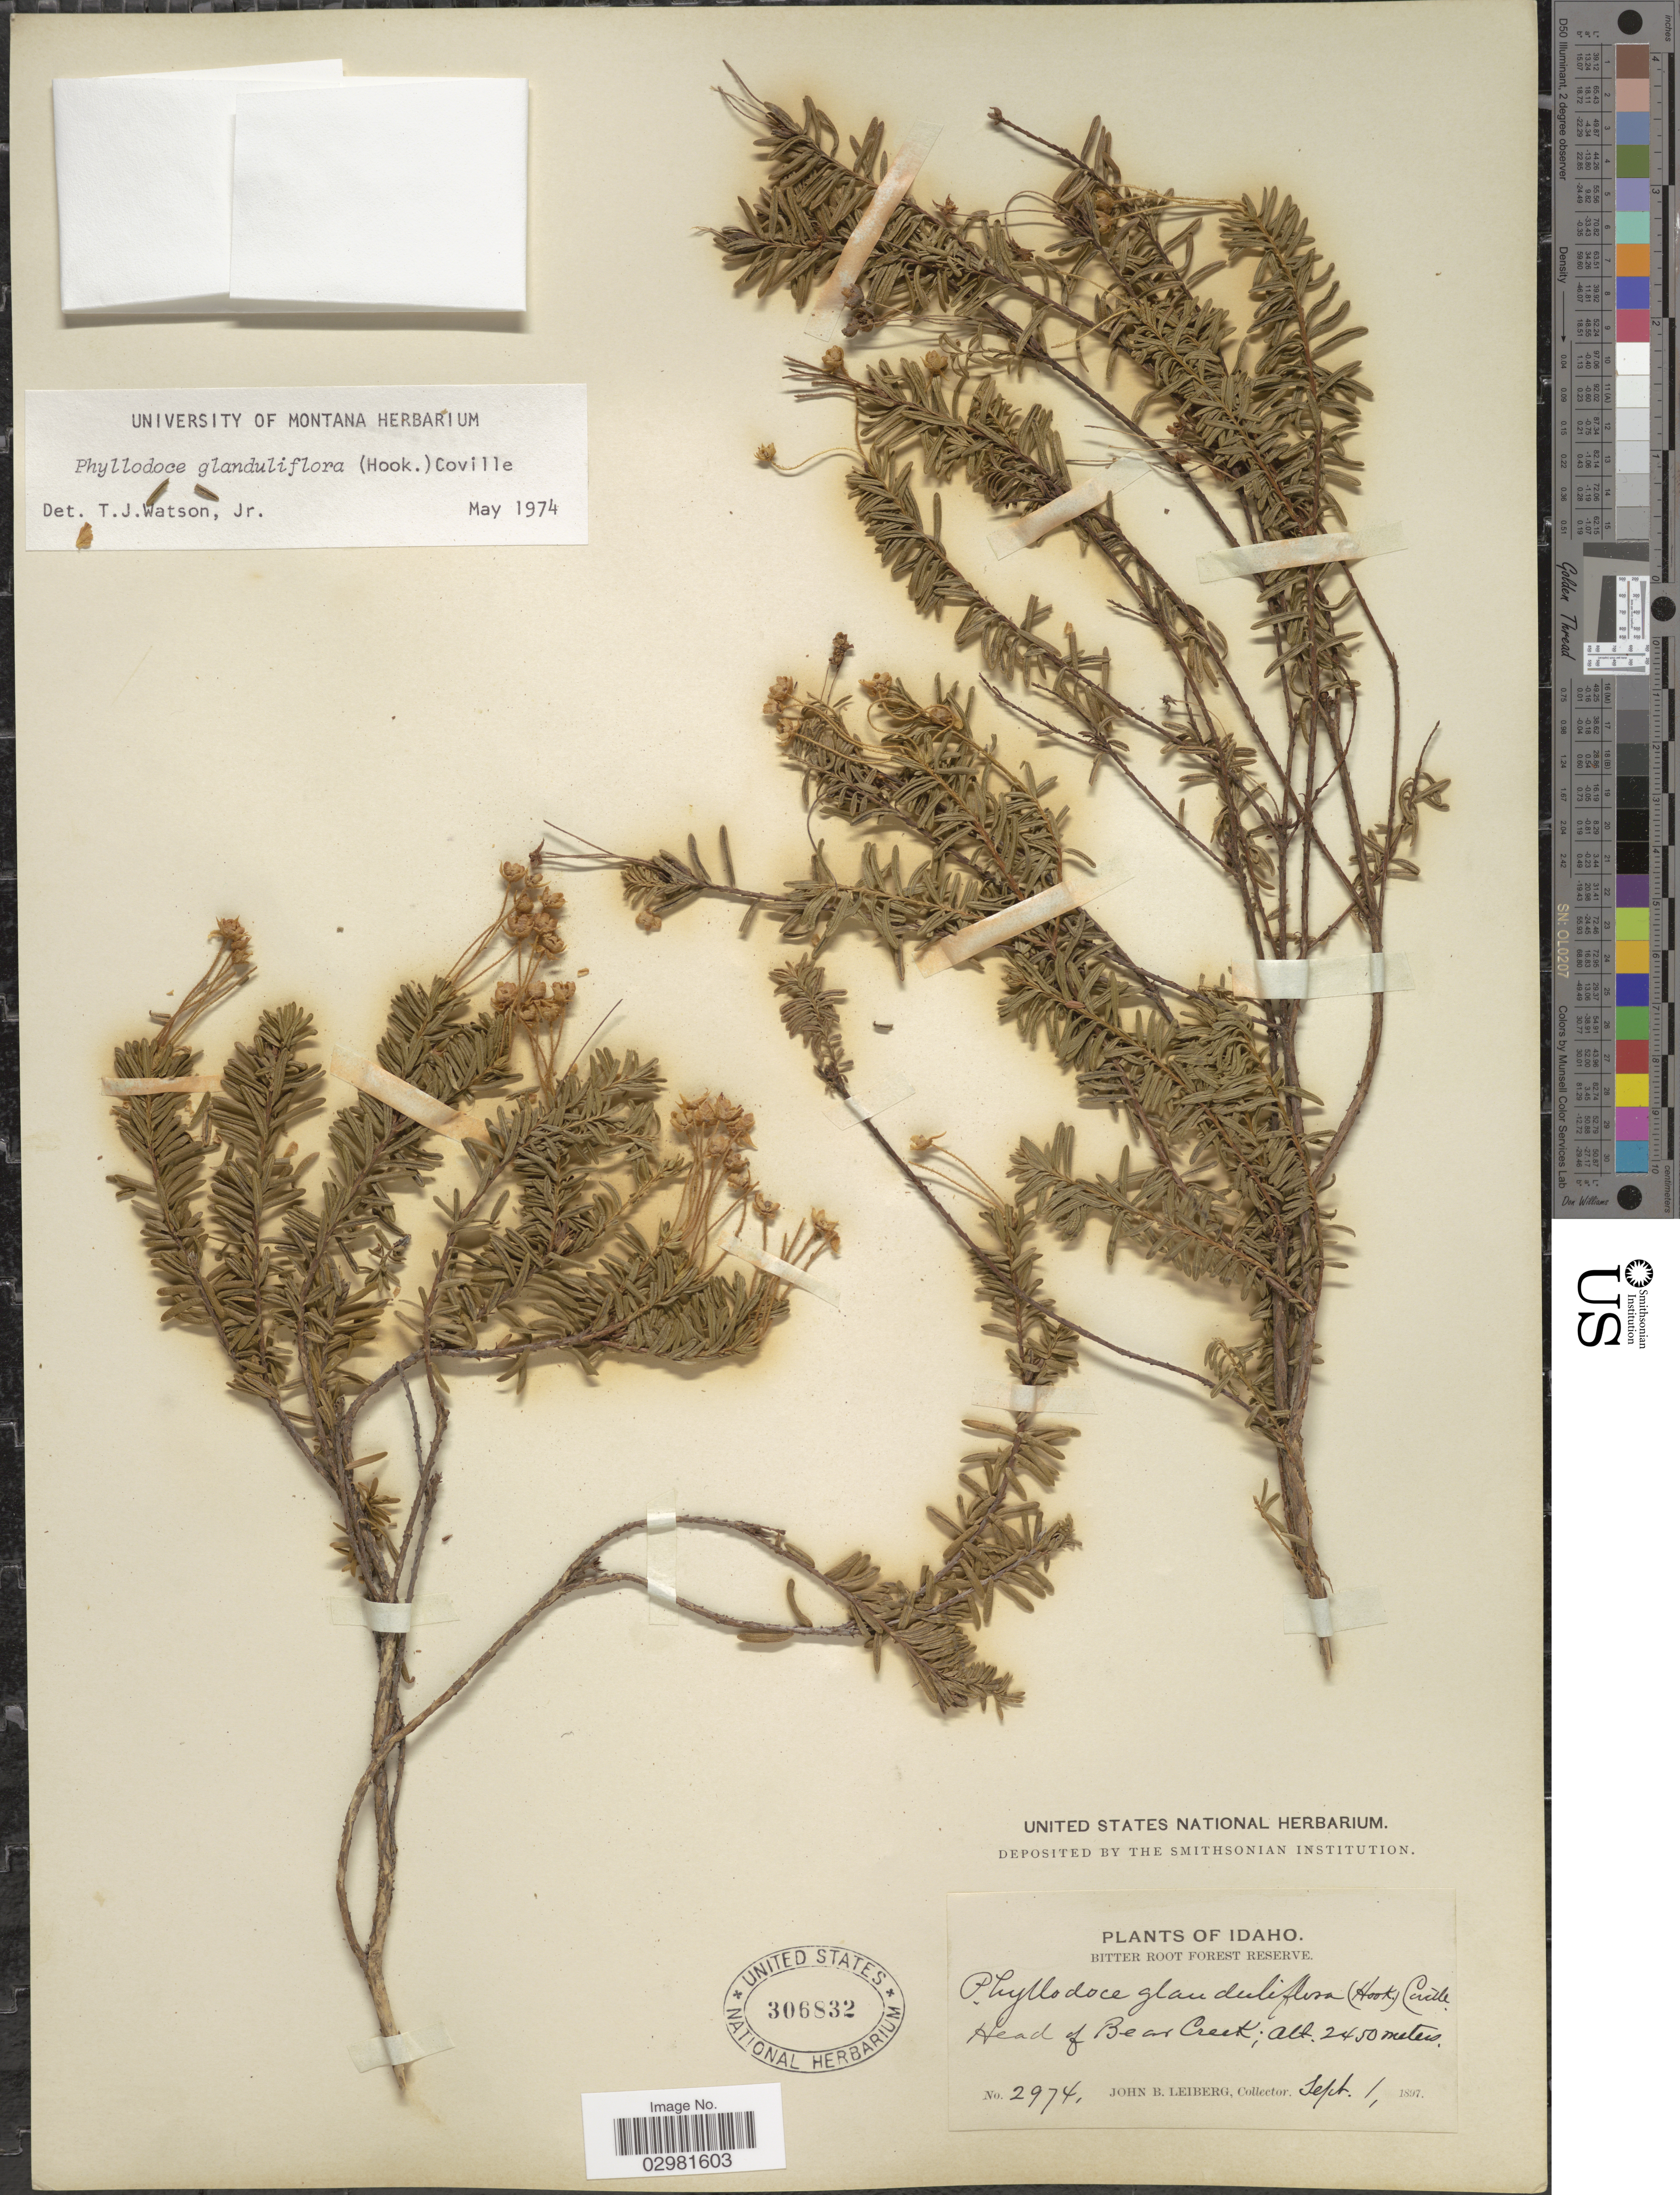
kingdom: Plantae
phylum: Tracheophyta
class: Magnoliopsida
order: Ericales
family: Ericaceae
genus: Phyllodoce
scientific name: Phyllodoce glanduliflora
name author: (Hook.) Coville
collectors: J. B. Leiberg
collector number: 2974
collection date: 1897-09-01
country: United States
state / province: Idaho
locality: Bitter Root Forest Reserve, Head of Bear Creek.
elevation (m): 2450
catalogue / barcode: US 306832